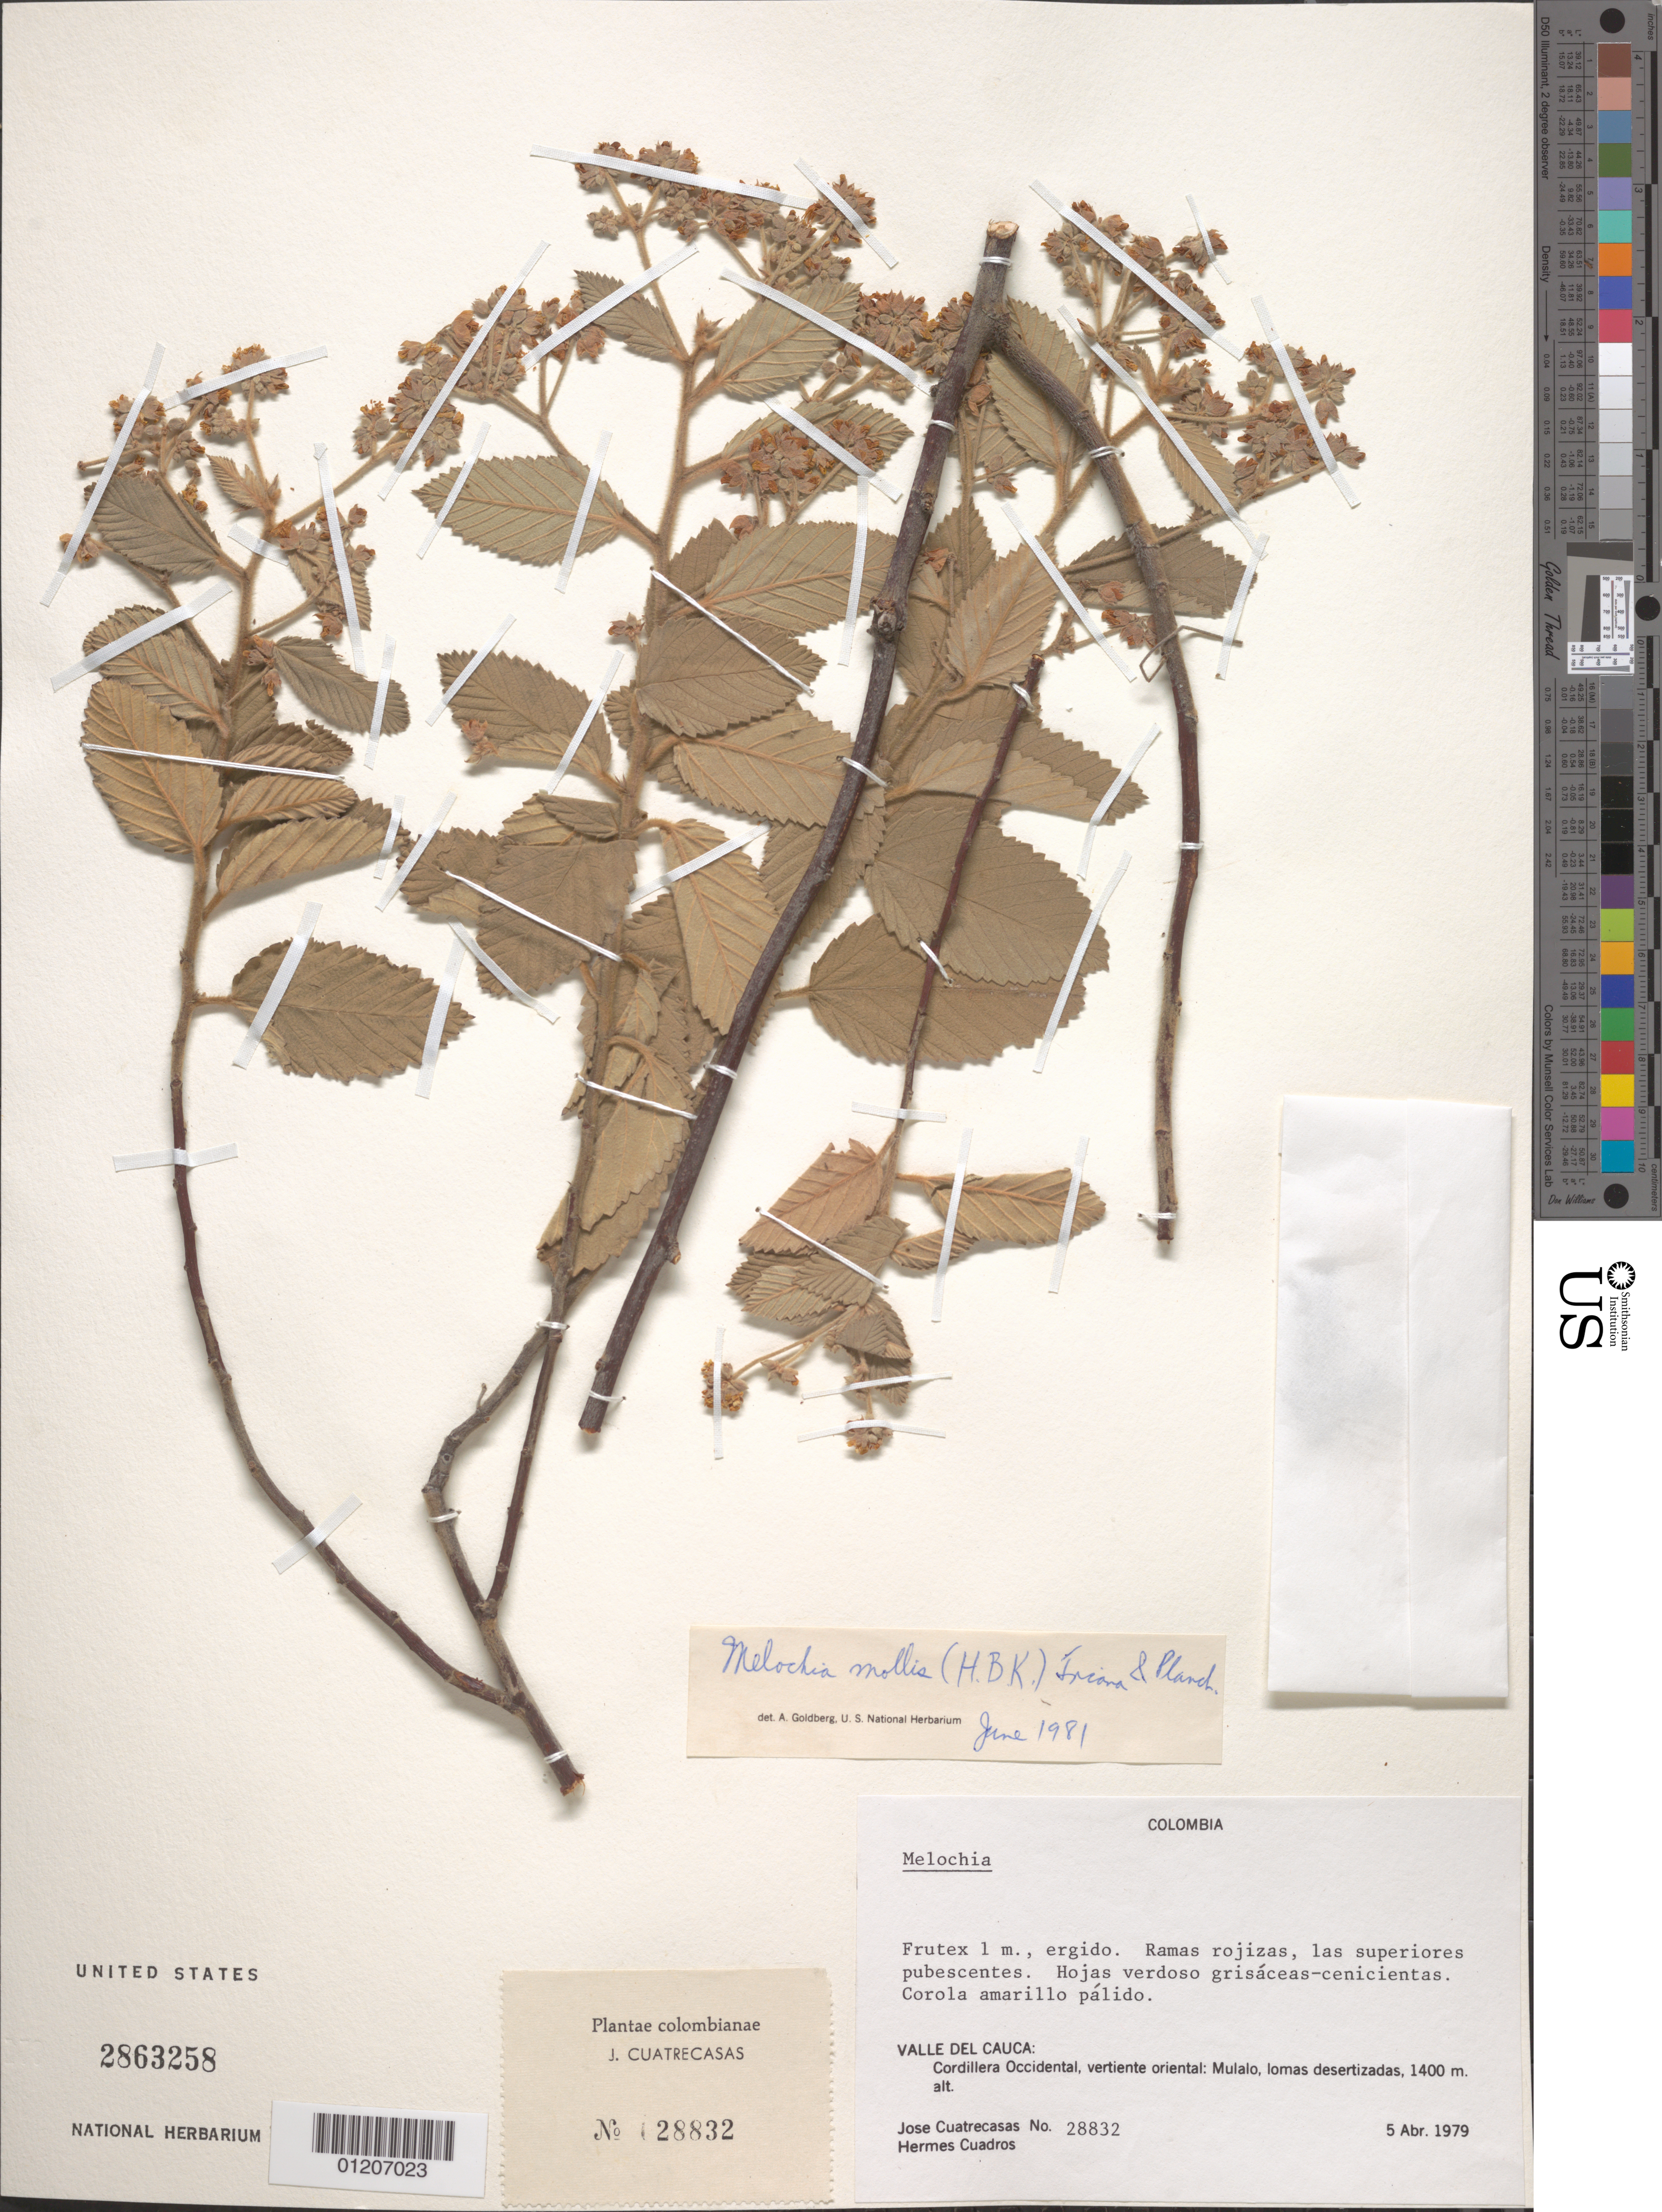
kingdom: Plantae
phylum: Tracheophyta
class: Magnoliopsida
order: Malvales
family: Malvaceae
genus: Melochia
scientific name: Melochia mollis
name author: (Kunth) Triana & Planch.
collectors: J. Cuatrecasas & H. Cuadros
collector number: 28832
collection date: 1979-04-05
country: Colombia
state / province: Valle del Cauca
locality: Cordillera Occidental, vertiente oriental: Mulalo, lomas desertizadas.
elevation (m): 1400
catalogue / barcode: US 2863258